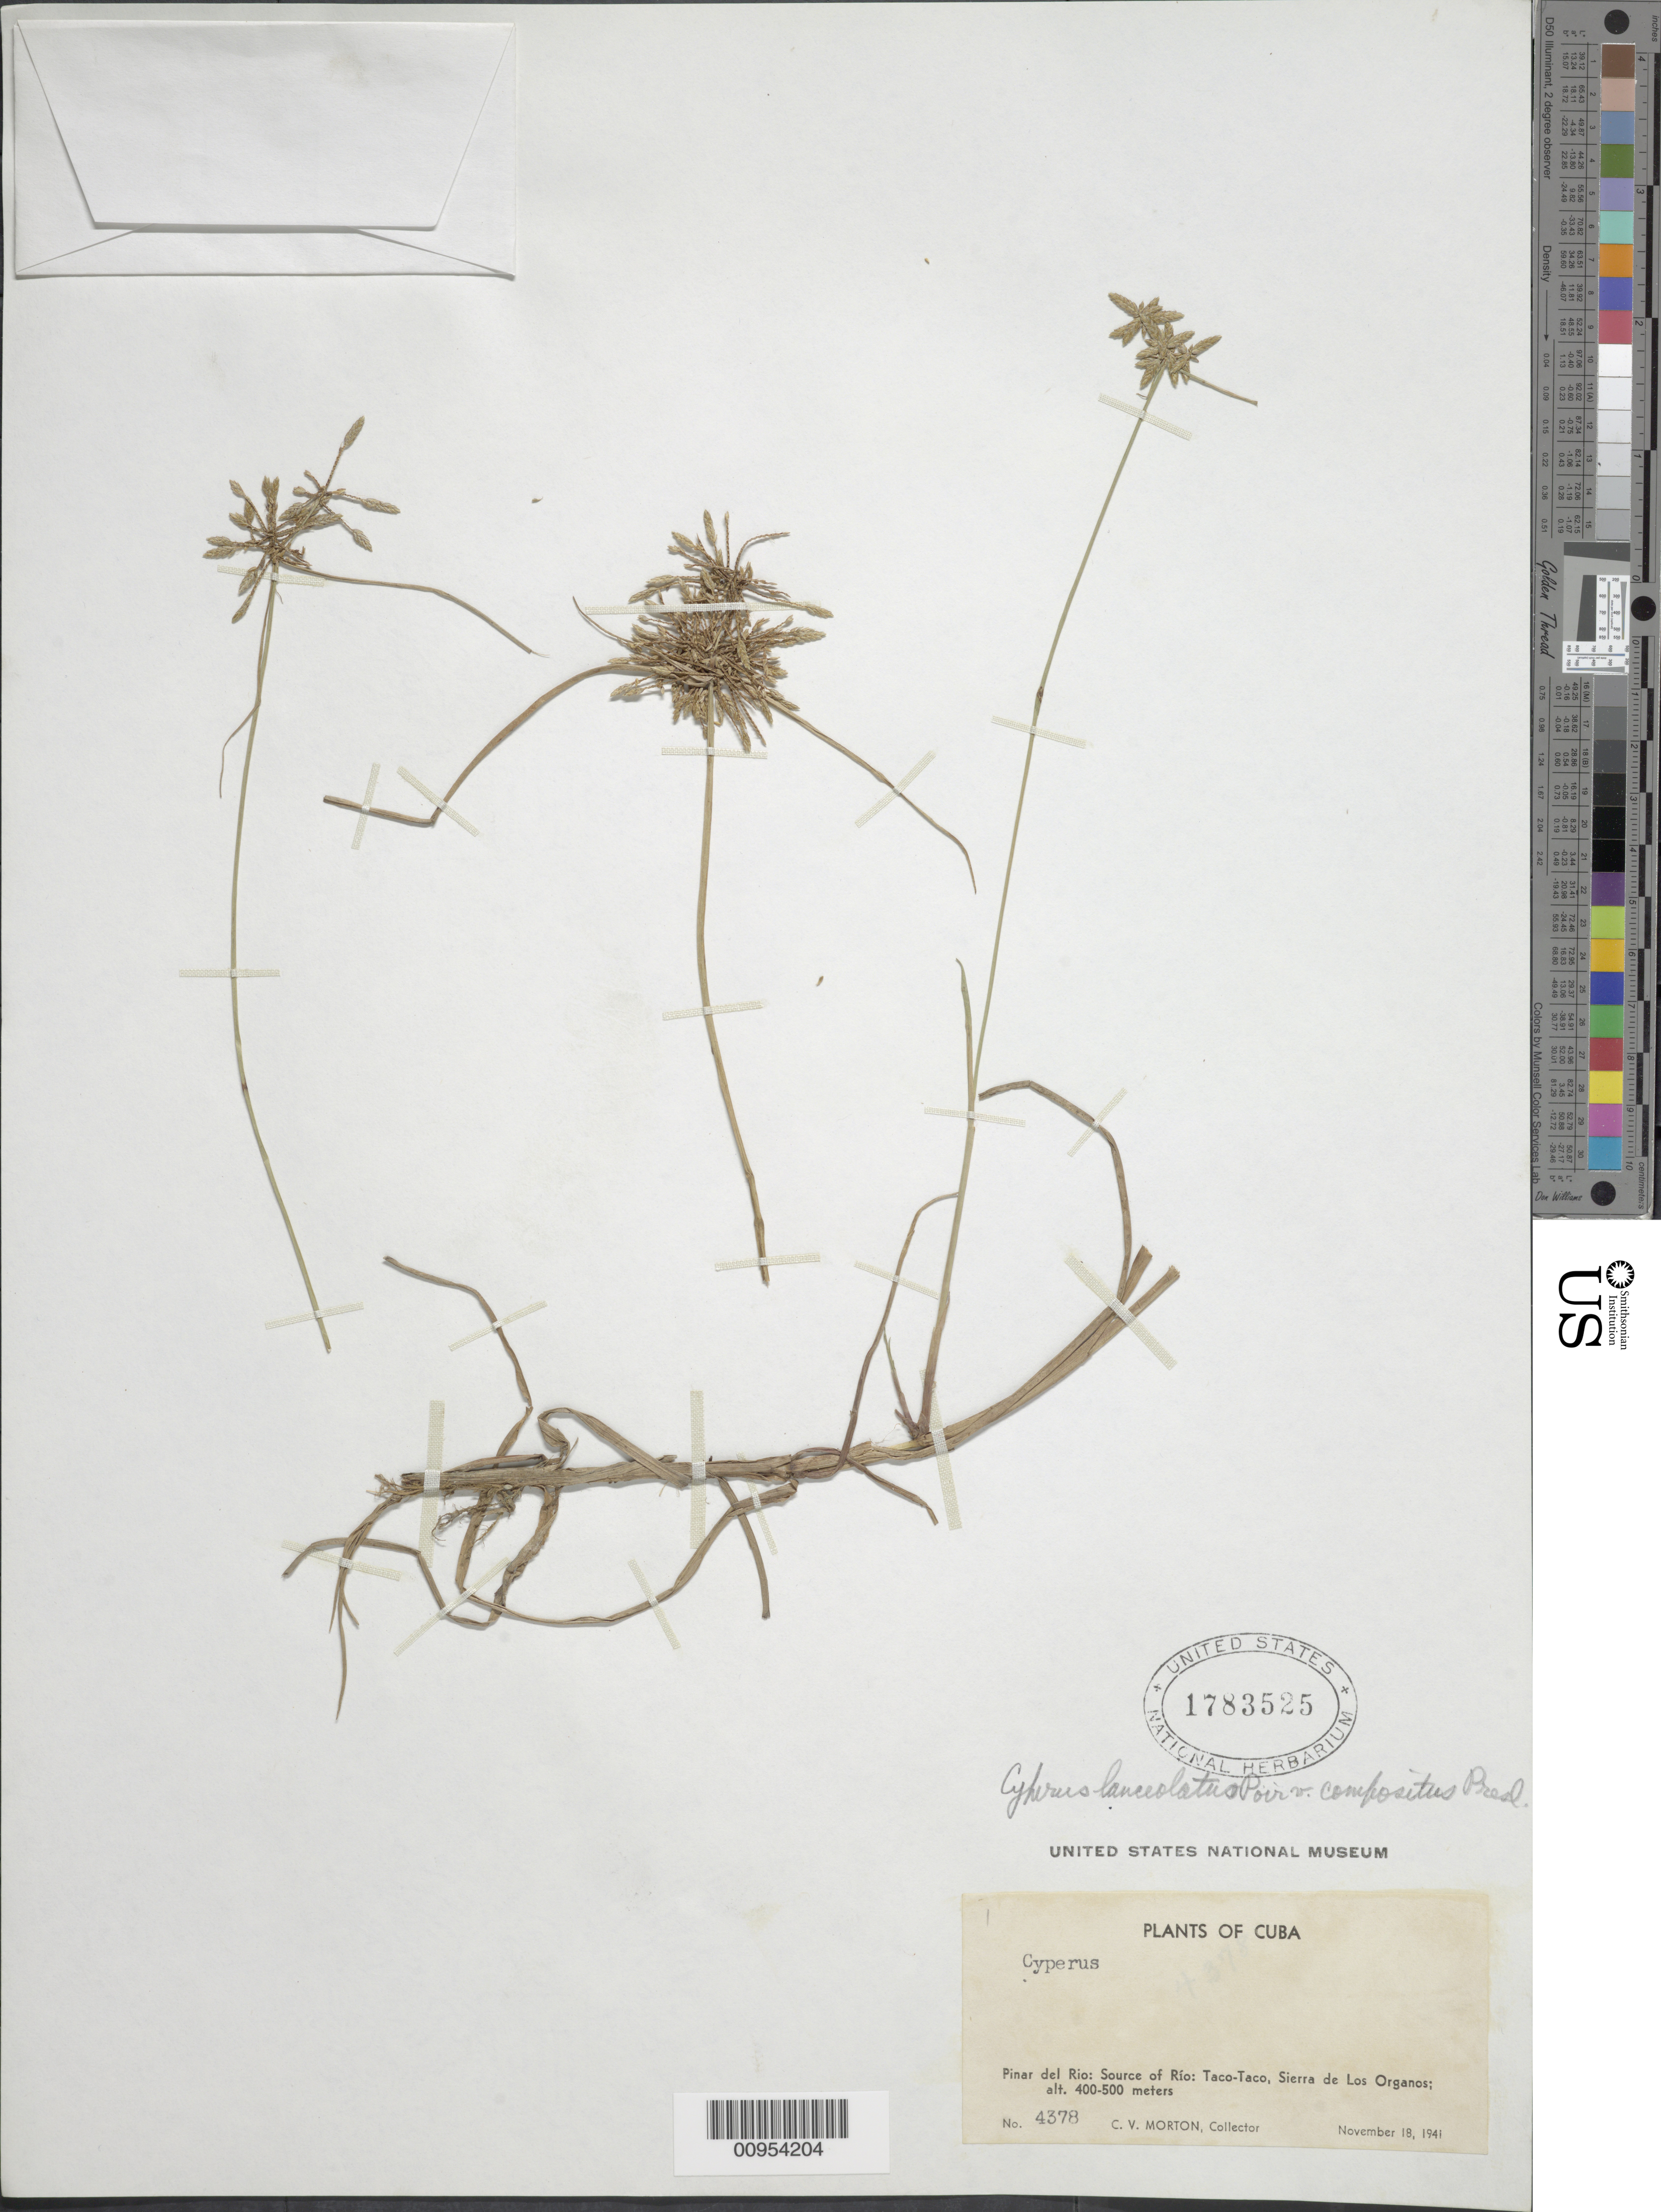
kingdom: Plantae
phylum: Tracheophyta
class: Liliopsida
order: Poales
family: Cyperaceae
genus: Cyperus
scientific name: Cyperus lanceolatus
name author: Poir.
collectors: C. V. Morton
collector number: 4378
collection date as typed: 18 Nov 1941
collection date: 1941-11-18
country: Cuba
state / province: Pinar del Rio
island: Cuba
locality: Source of Río, Taco-Taco, Sierra de Los Organos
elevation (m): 400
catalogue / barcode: US 1783525